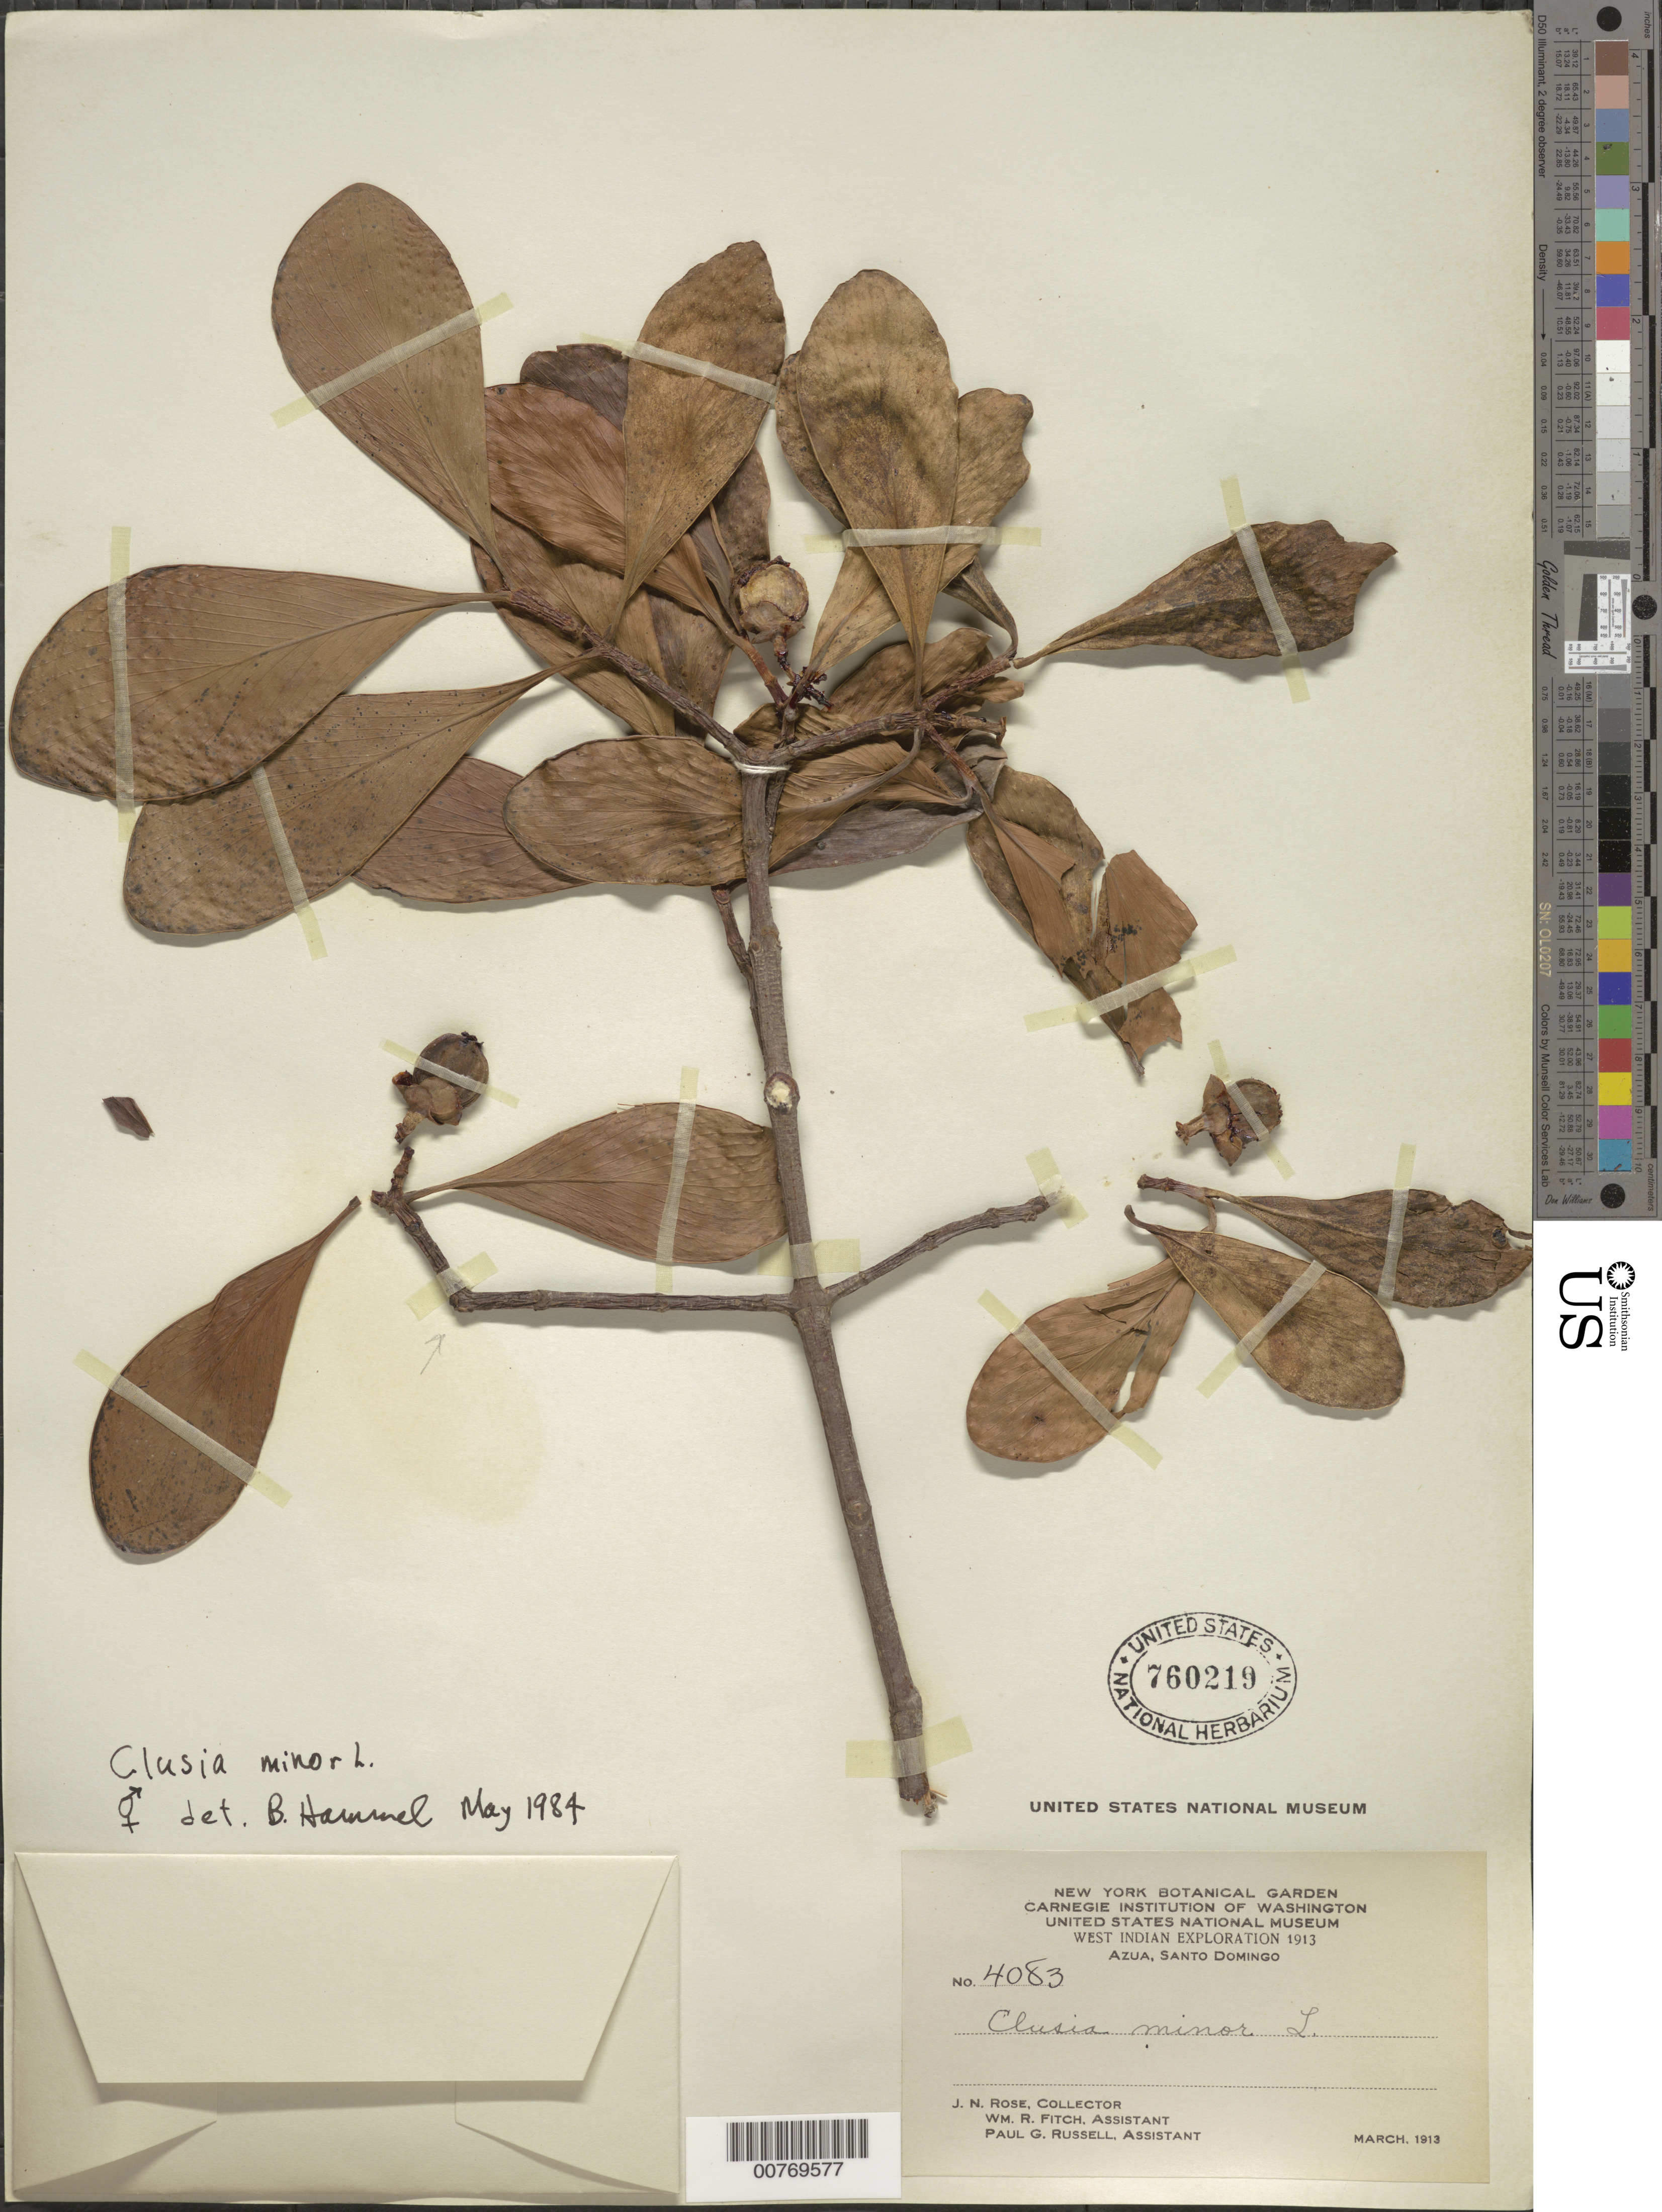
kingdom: Plantae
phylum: Tracheophyta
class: Magnoliopsida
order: Malpighiales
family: Clusiaceae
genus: Clusia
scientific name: Clusia minor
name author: L.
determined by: Hammel, Barry E., (MO), Missouri Botanical Garden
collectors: J. N. Rose, W. R. Fitch & P. G. Russell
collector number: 4083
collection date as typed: Mar 1913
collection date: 1913-03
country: Dominican Republic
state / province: Azua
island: Hispaniola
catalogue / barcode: US 760219